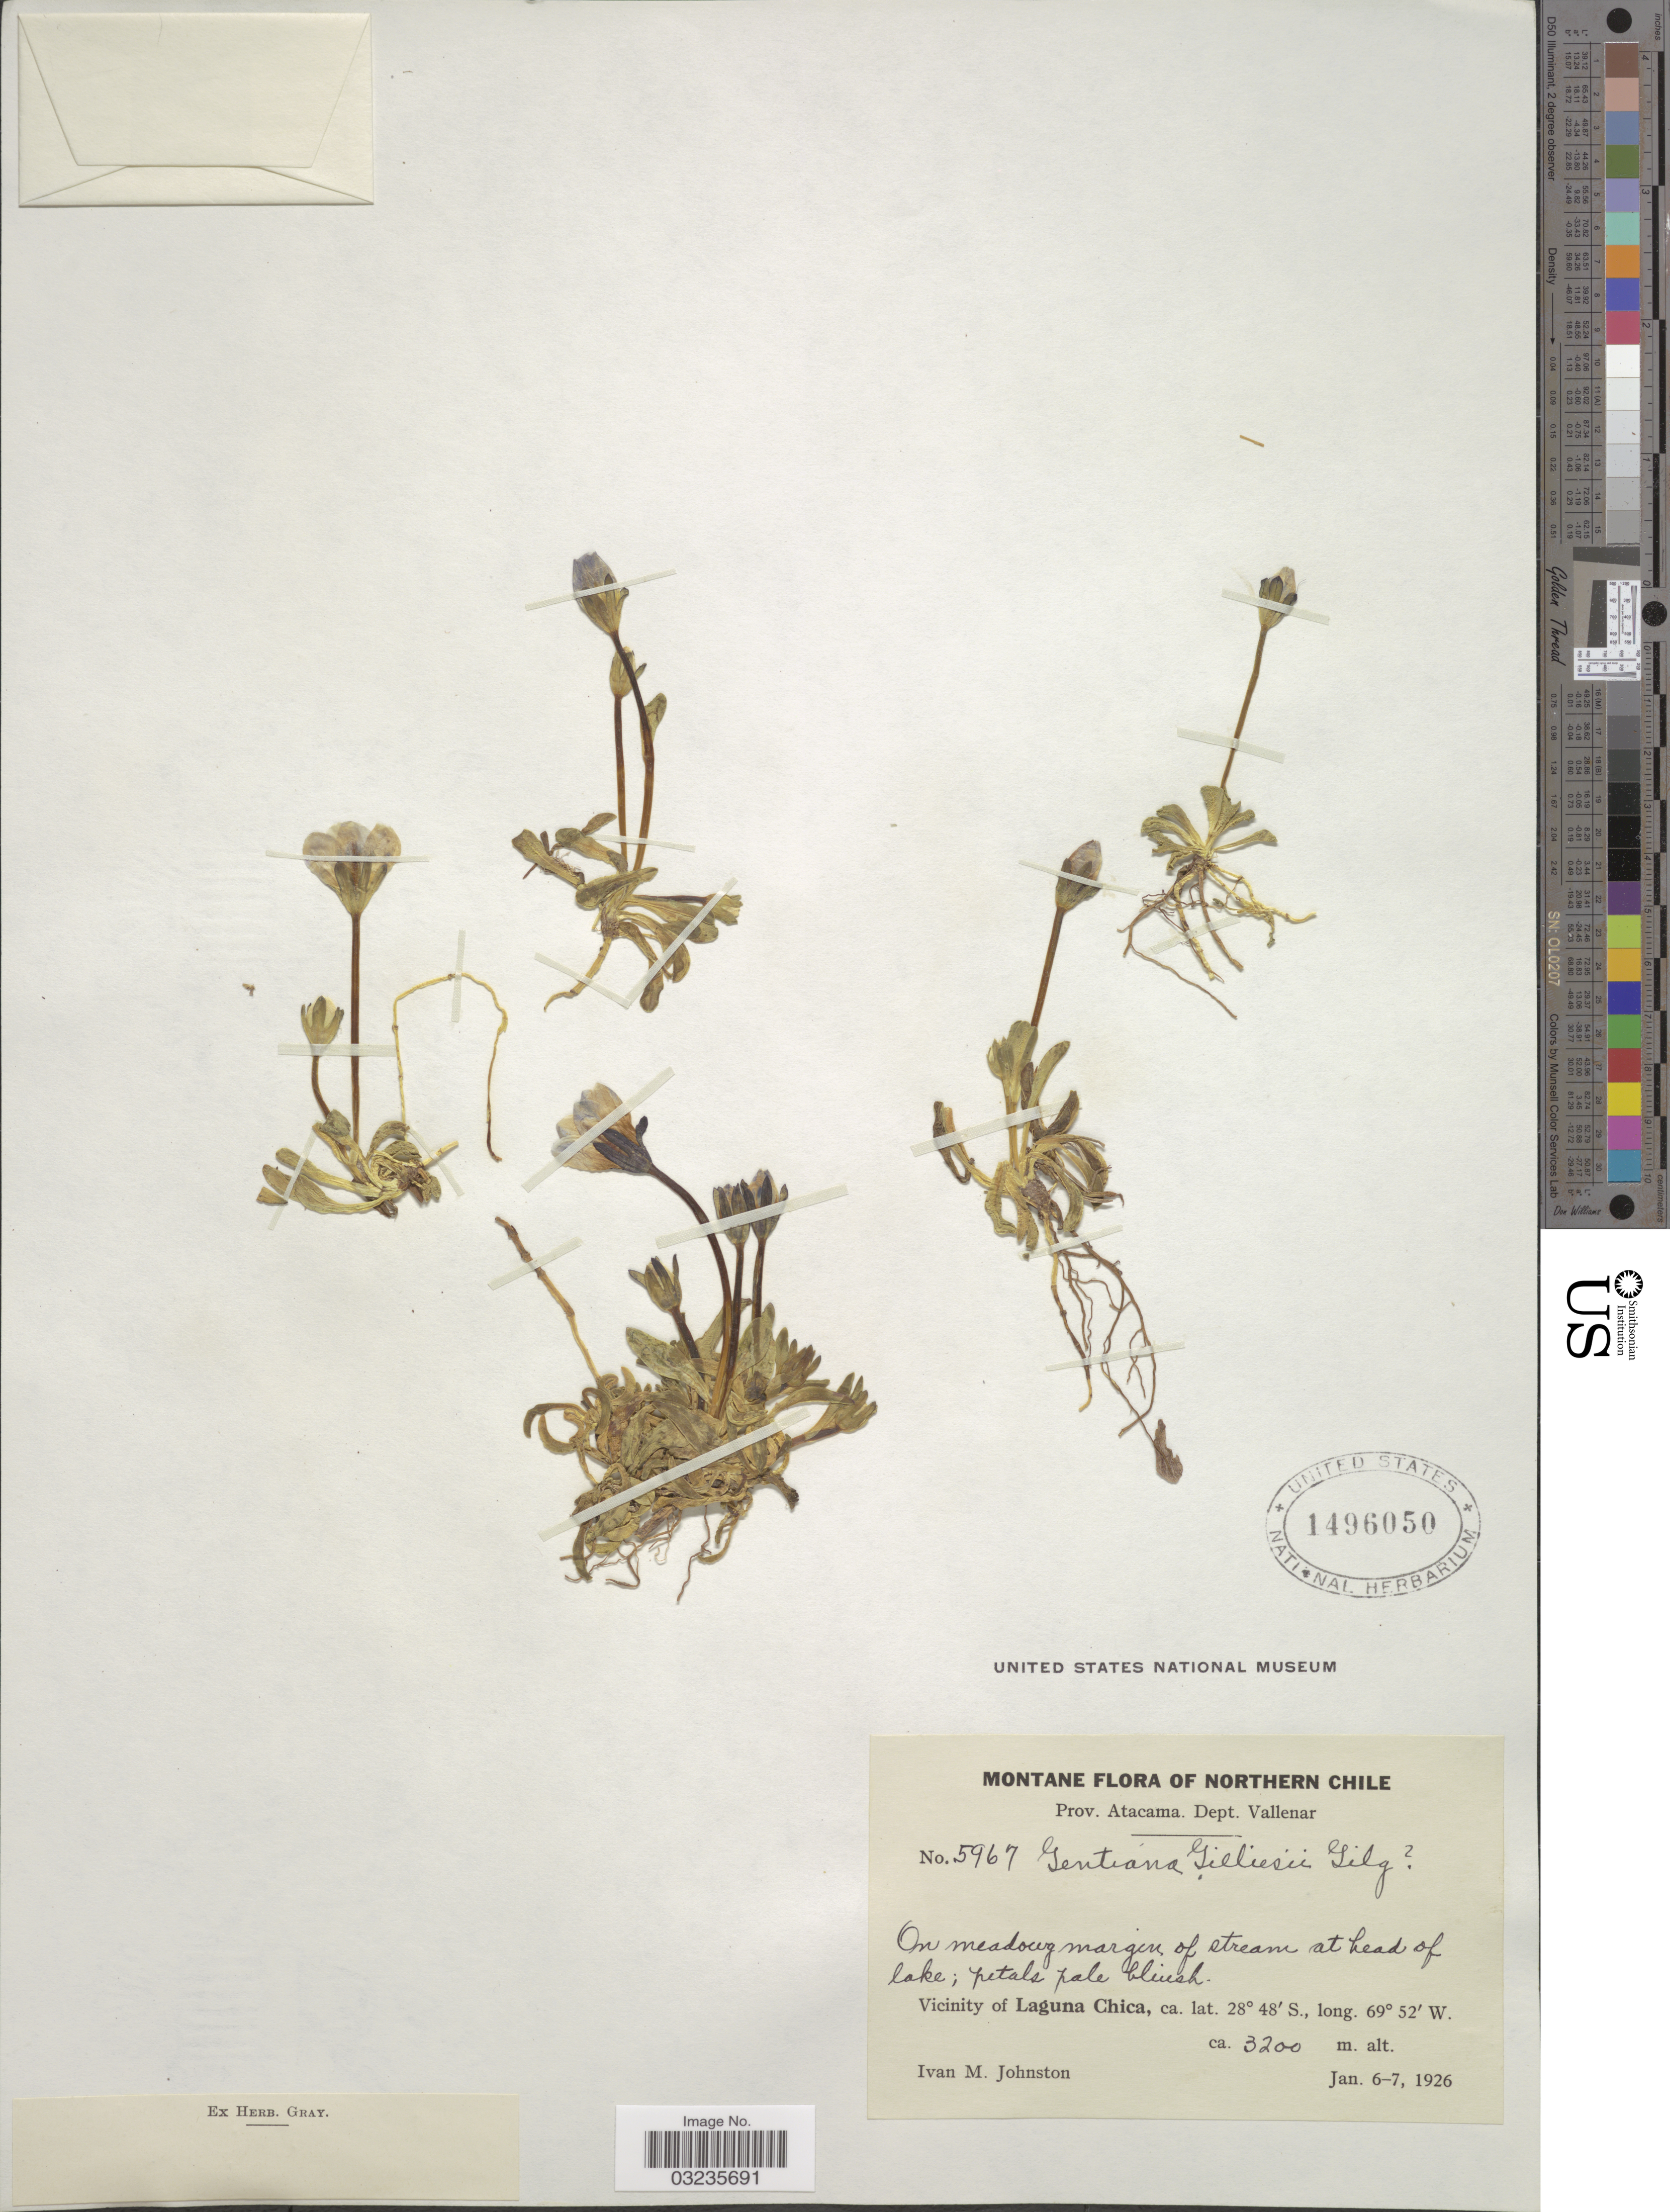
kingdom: Plantae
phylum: Tracheophyta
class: Magnoliopsida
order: Gentianales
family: Gentianaceae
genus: Gentiana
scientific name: Gentiana gilliesii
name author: Gilg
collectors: I.M. Johnston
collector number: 5967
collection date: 1926-01-06/1926-01-07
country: Chile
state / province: Atacama (III)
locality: Northern Chile. Prov. Atacama. Dept. Vallenar. Vicinity of Laguna Chica.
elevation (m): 3200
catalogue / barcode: US 1496050